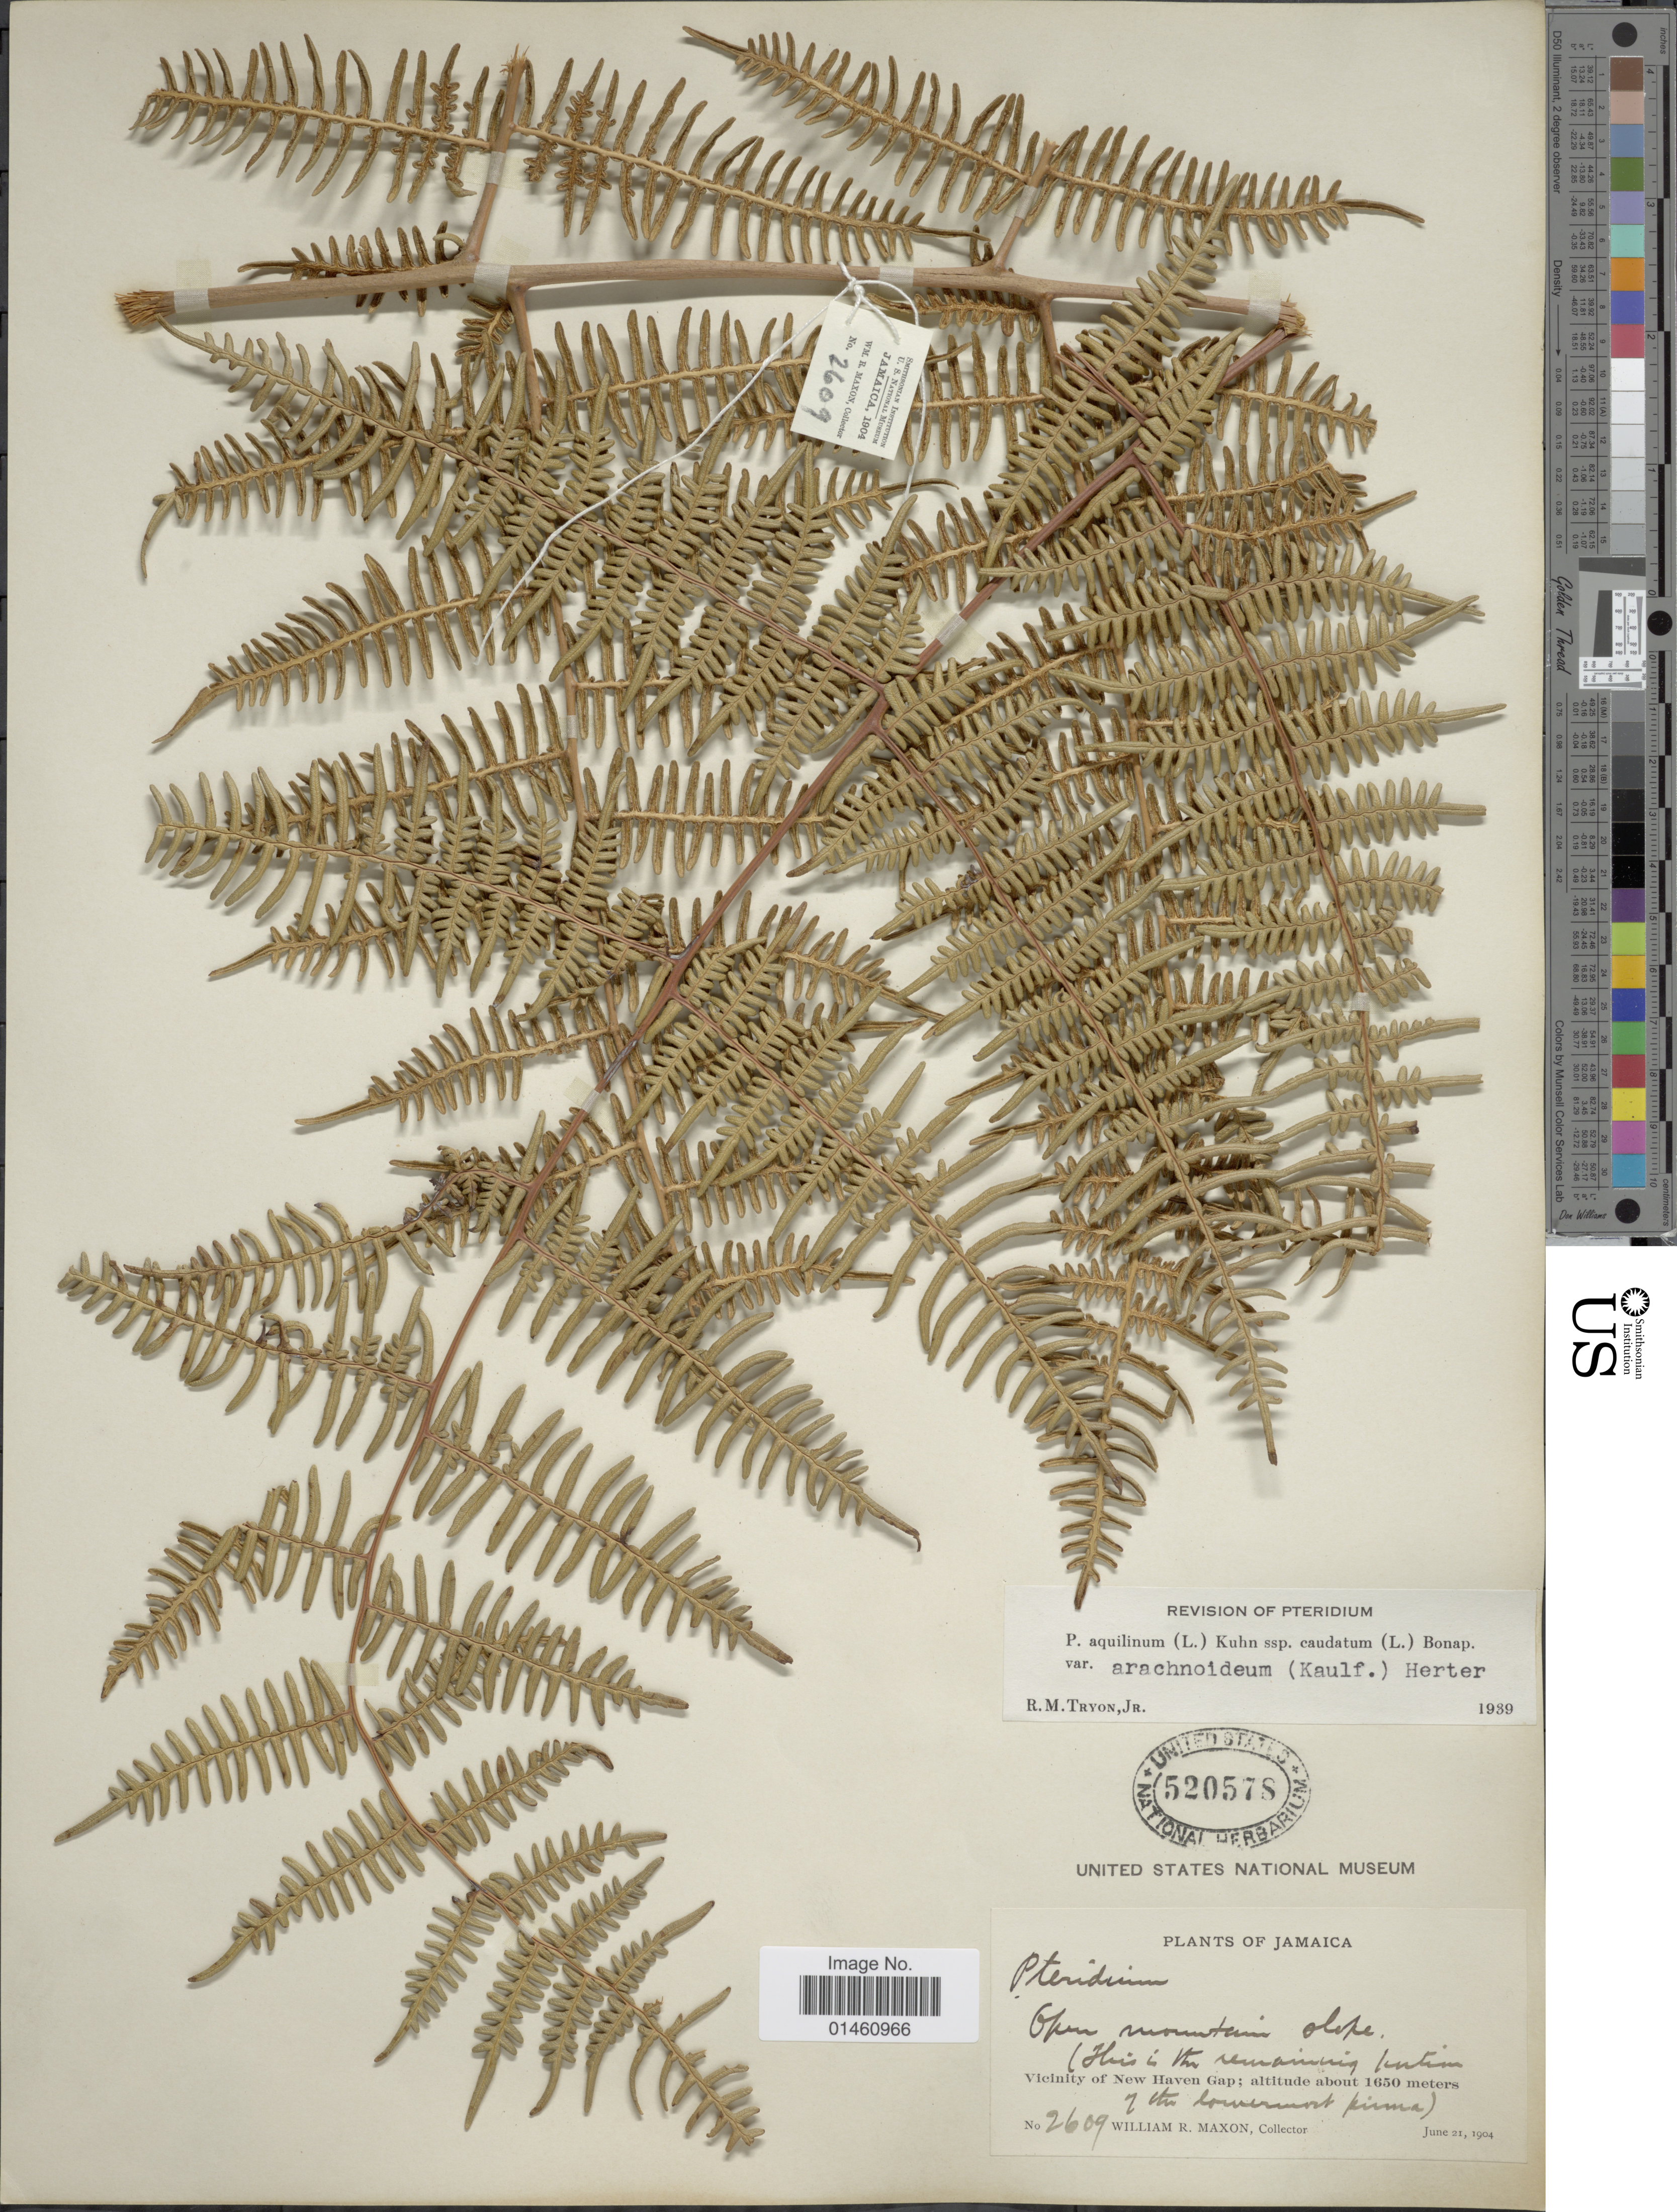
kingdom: Plantae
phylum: Tracheophyta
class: Polypodiopsida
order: Polypodiales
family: Dennstaedtiaceae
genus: Pteridium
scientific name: Pteridium aquilinum var. arachnoideum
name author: (Kaulf.) Herter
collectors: W. R. Maxon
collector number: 2609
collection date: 1904-06-21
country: Jamaica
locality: New Haven Gap, open mountain slope.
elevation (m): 1650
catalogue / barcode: US 520578